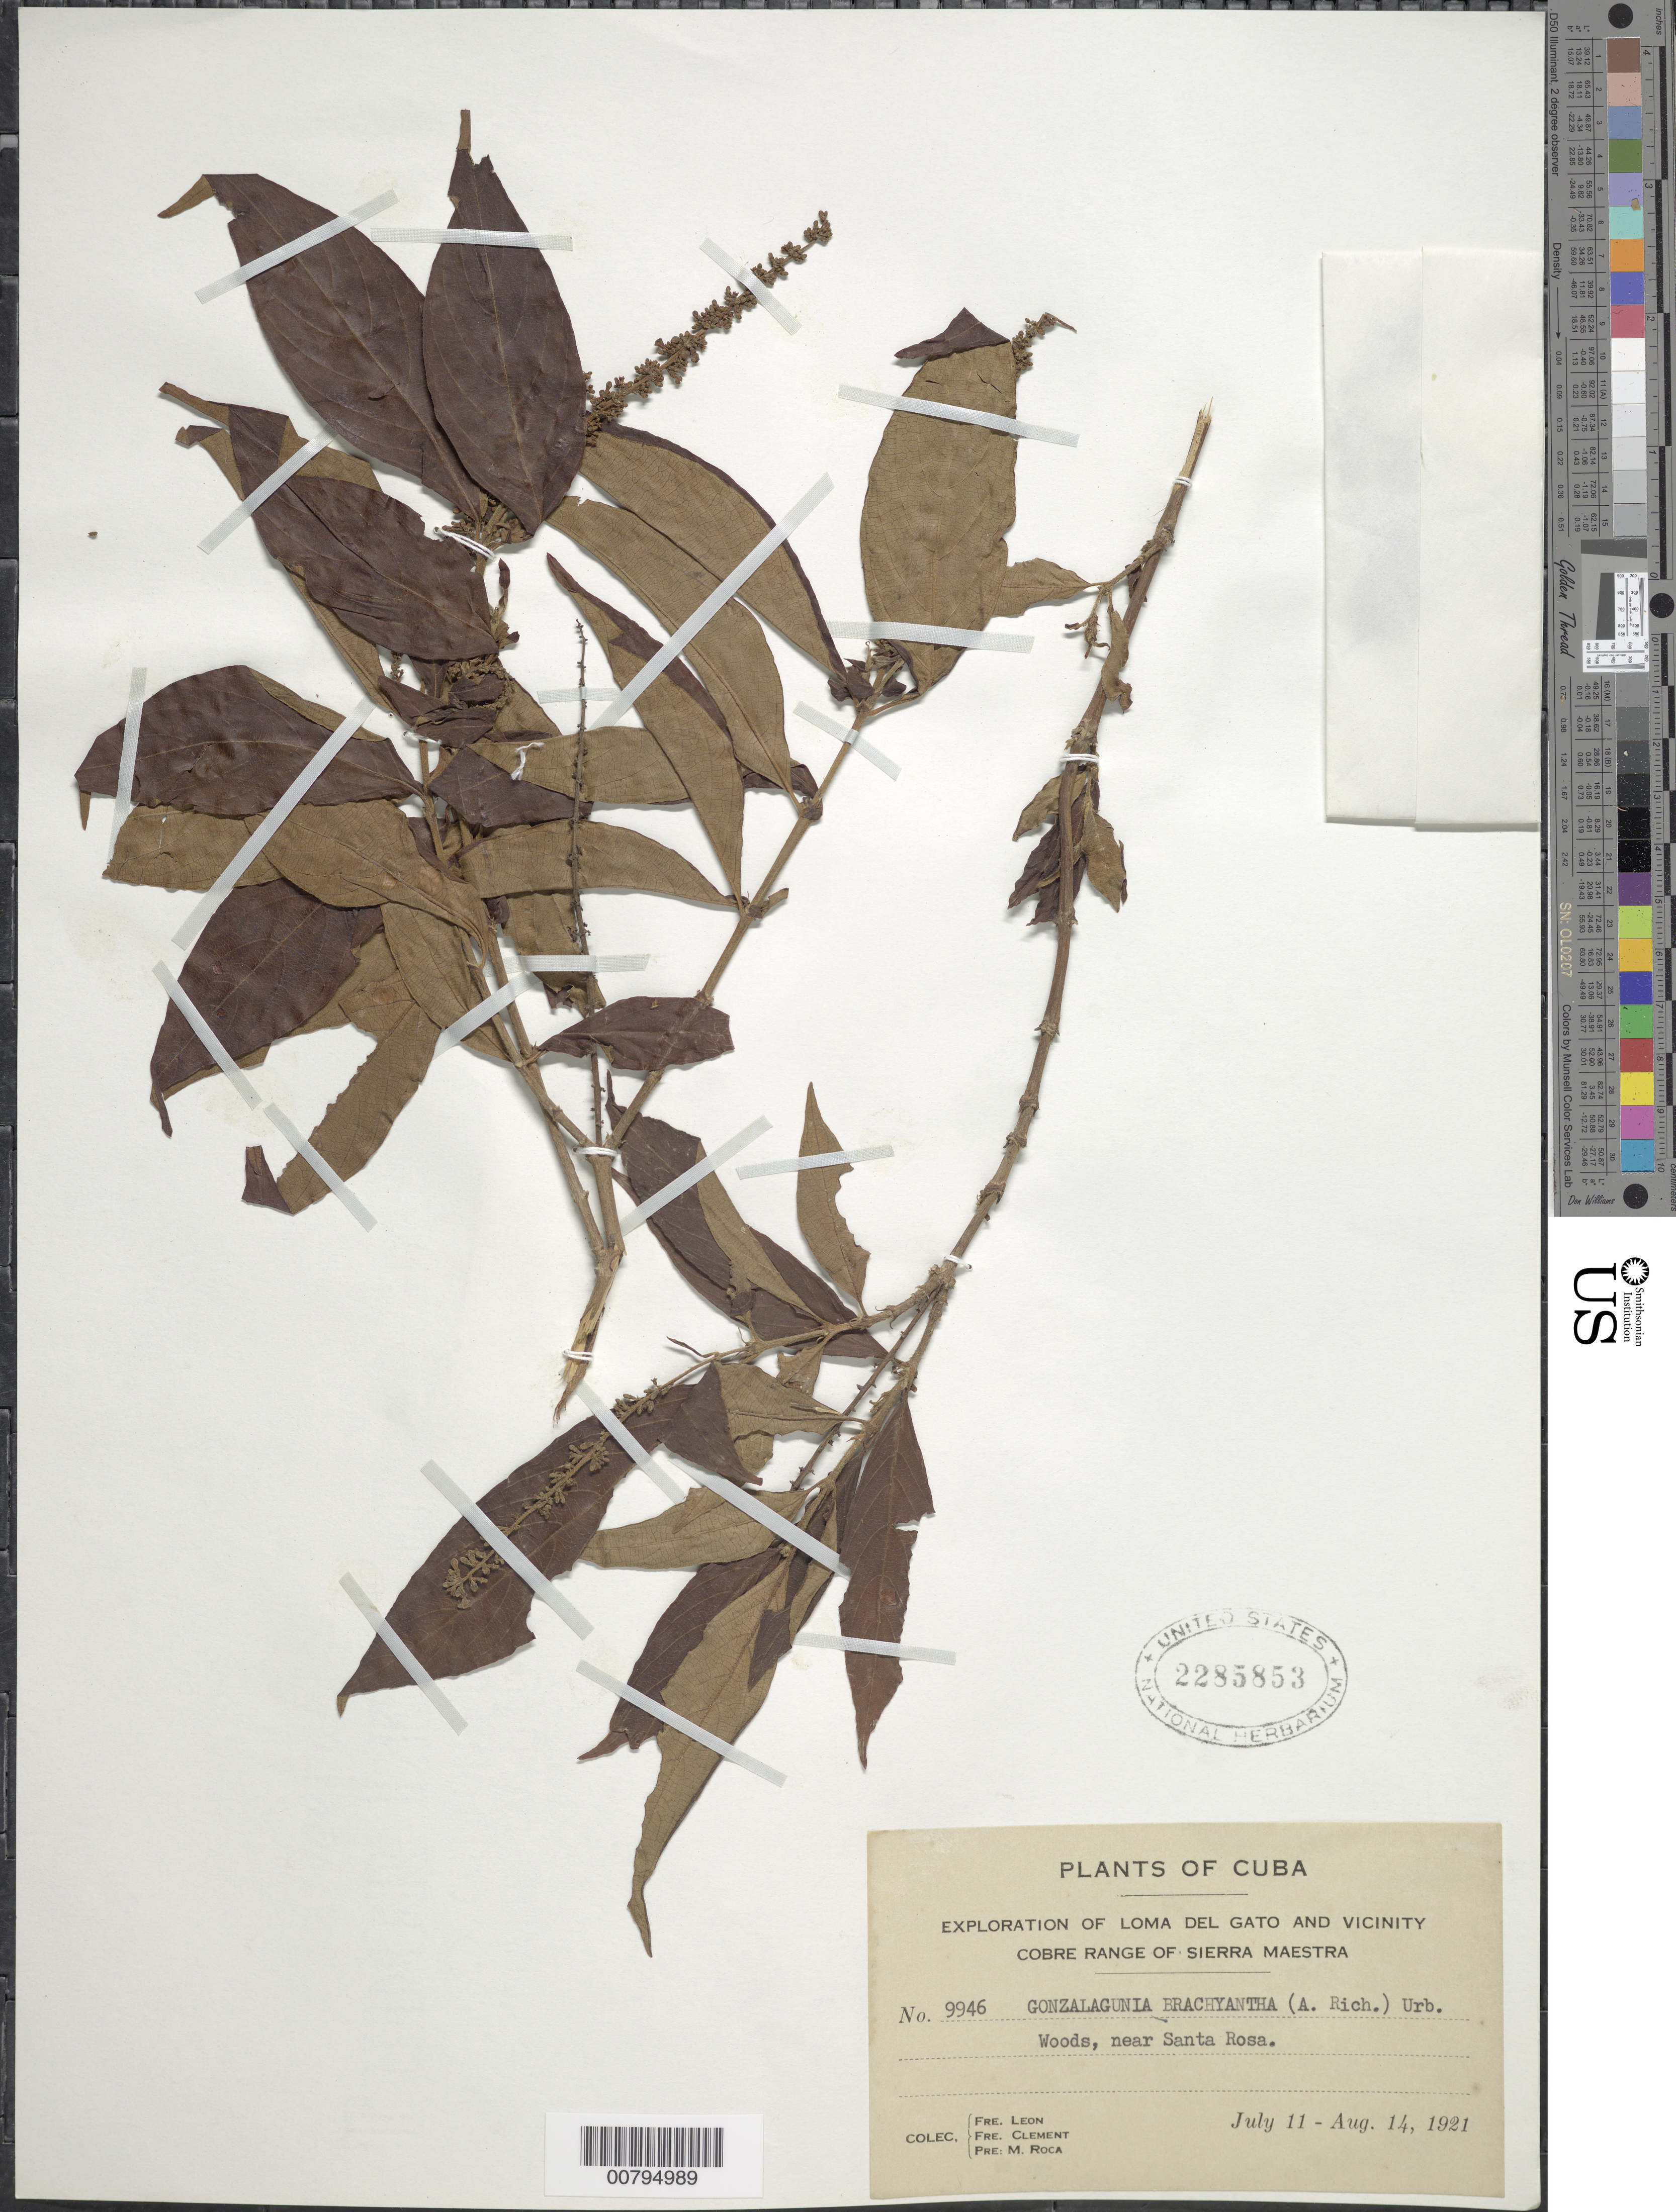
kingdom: Plantae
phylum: Tracheophyta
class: Magnoliopsida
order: Gentianales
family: Rubiaceae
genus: Gonzalagunia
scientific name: Gonzalagunia brachyantha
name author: (A. Rich.) Urb.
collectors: Bro. León, B. Clement & M. Roca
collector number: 9946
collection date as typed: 11 Jul 1921 to 14 Aug 1921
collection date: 1921-07-11/1921-08-14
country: Cuba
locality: Woods near Santa Rosa. Loma del Gato and vicinity, Cobre Range of Sierra Maestra.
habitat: Woods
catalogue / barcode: US 2285853